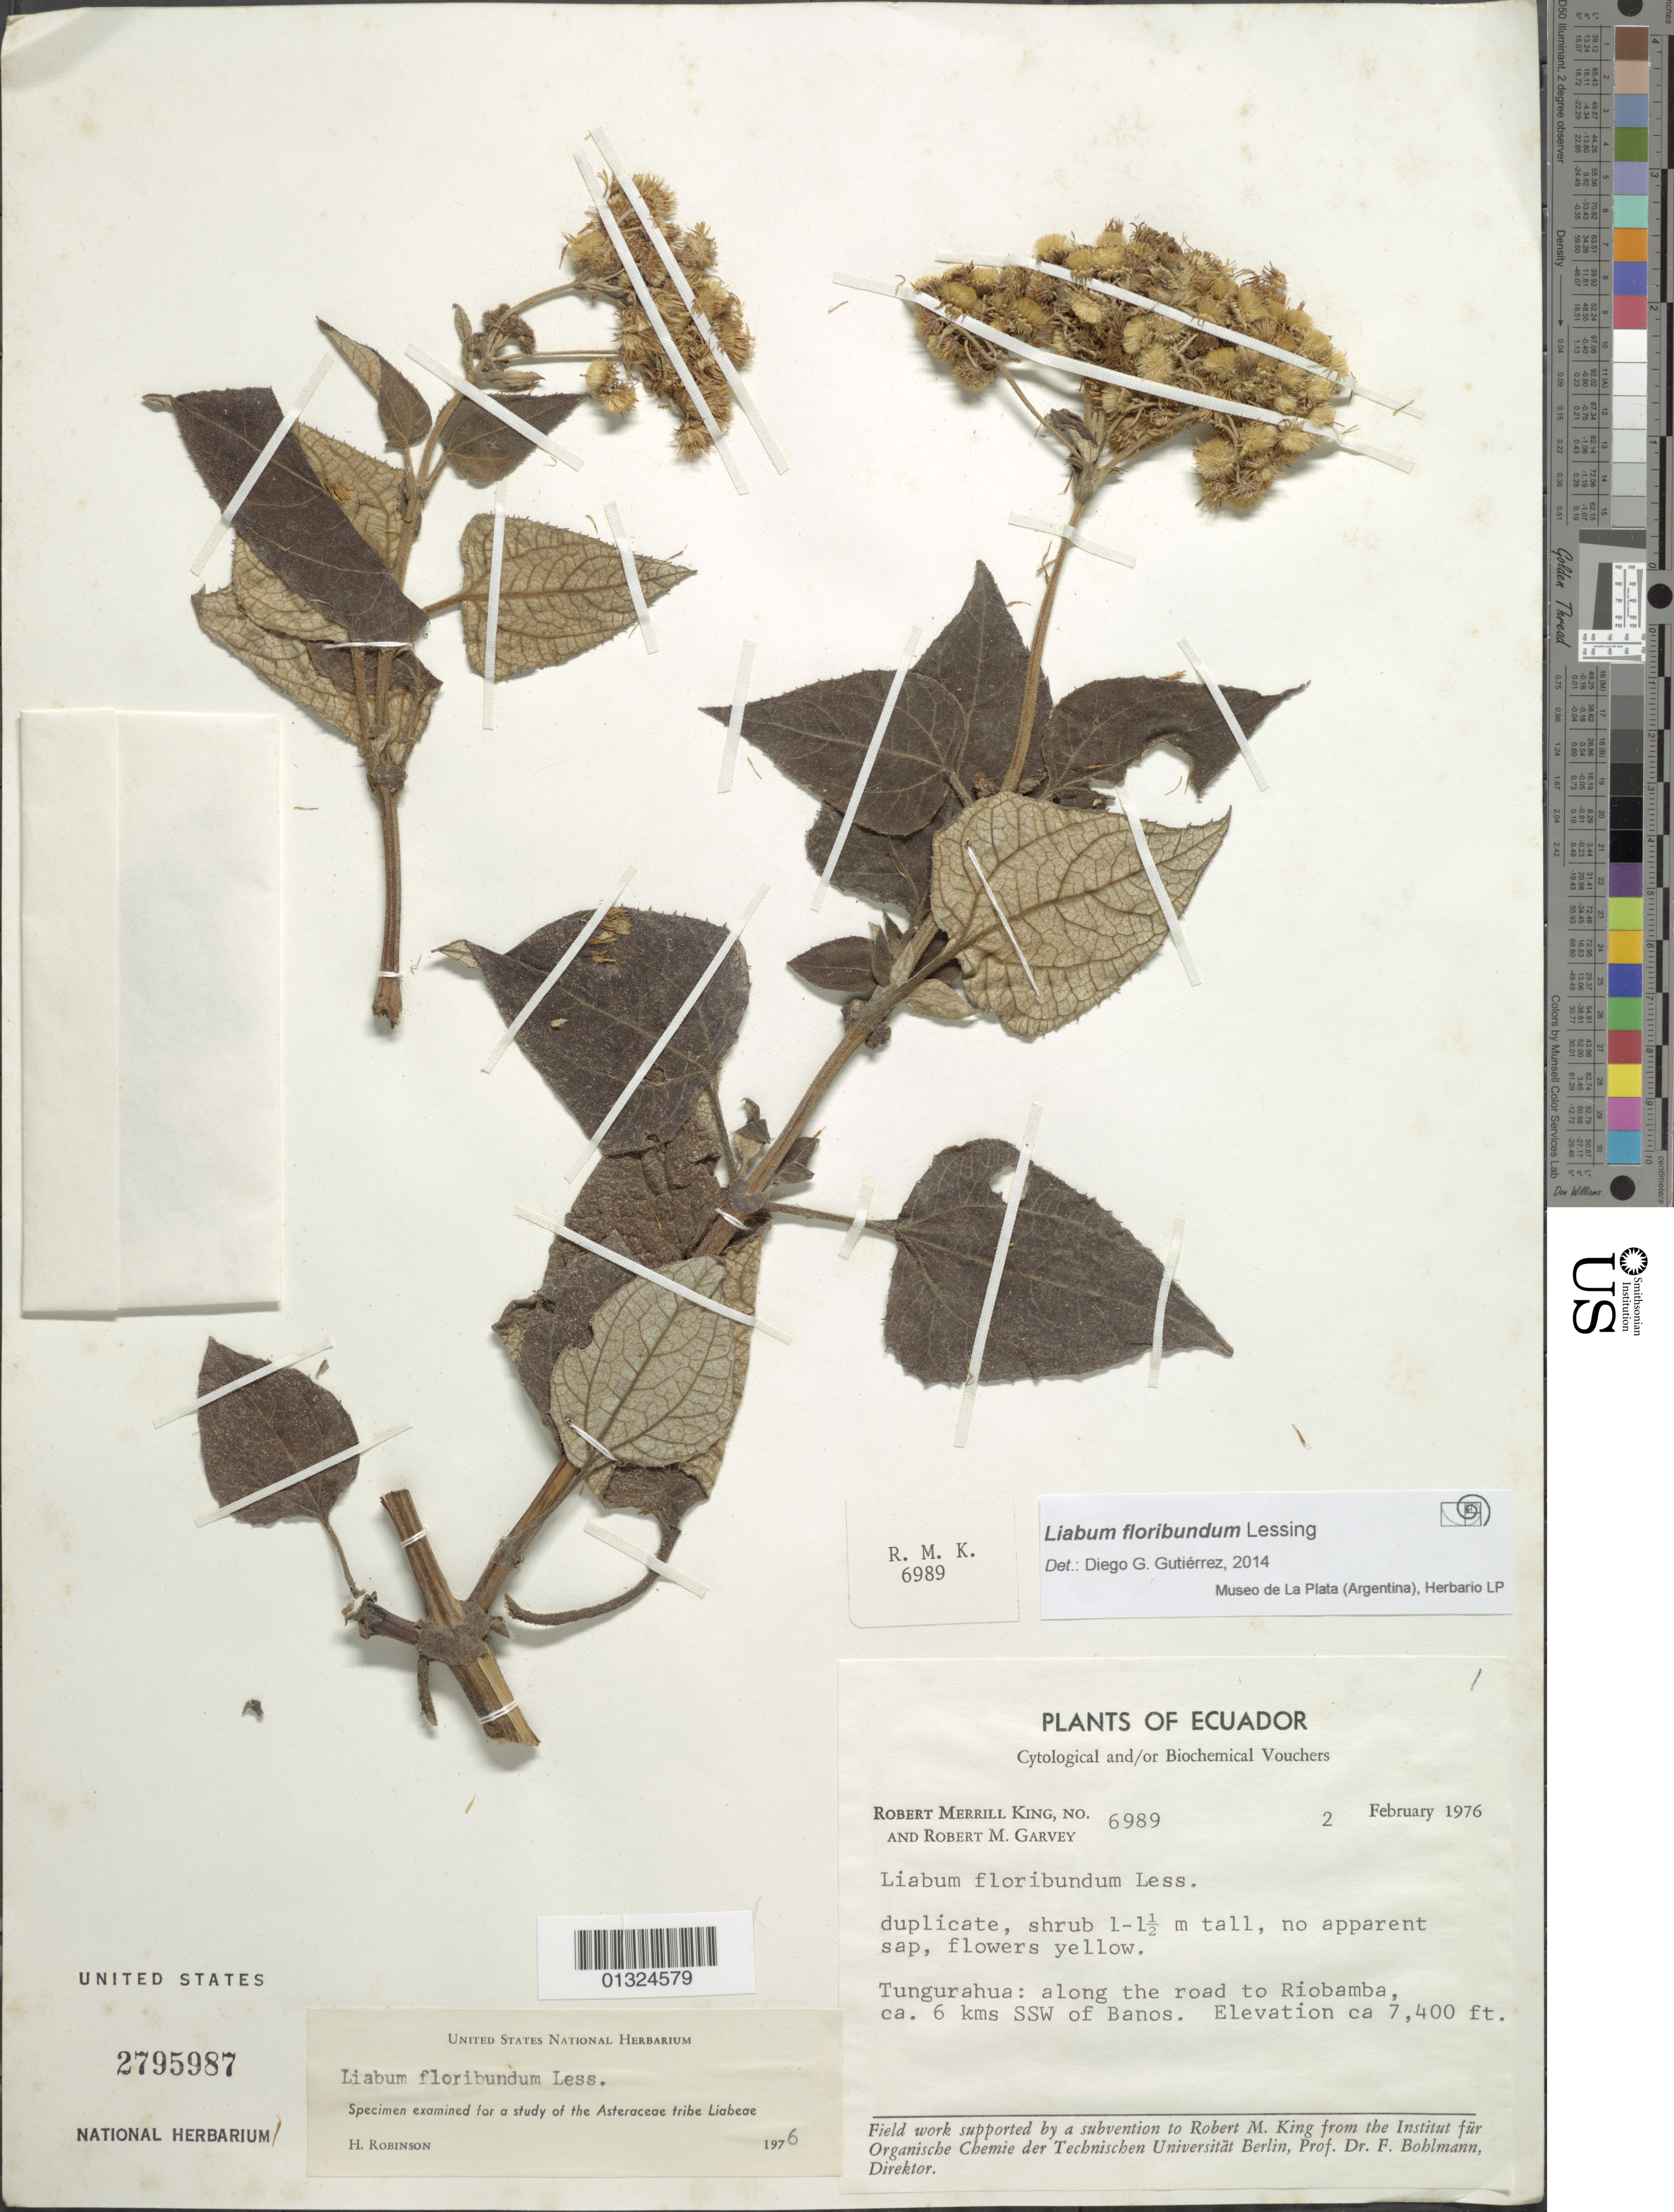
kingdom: Plantae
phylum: Tracheophyta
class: Magnoliopsida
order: Asterales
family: Asteraceae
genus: Liabum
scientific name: Liabum floribundum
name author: Less.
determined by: Gutierrez, D. G.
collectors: R. M. King & R. Garvey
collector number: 6989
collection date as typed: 2 February 1976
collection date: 1976-02-02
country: Ecuador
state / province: Tungurahua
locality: Along the Road to Riobama, ca. 6 kms SSW of Banos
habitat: Roadside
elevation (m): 2256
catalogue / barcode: US 2795987